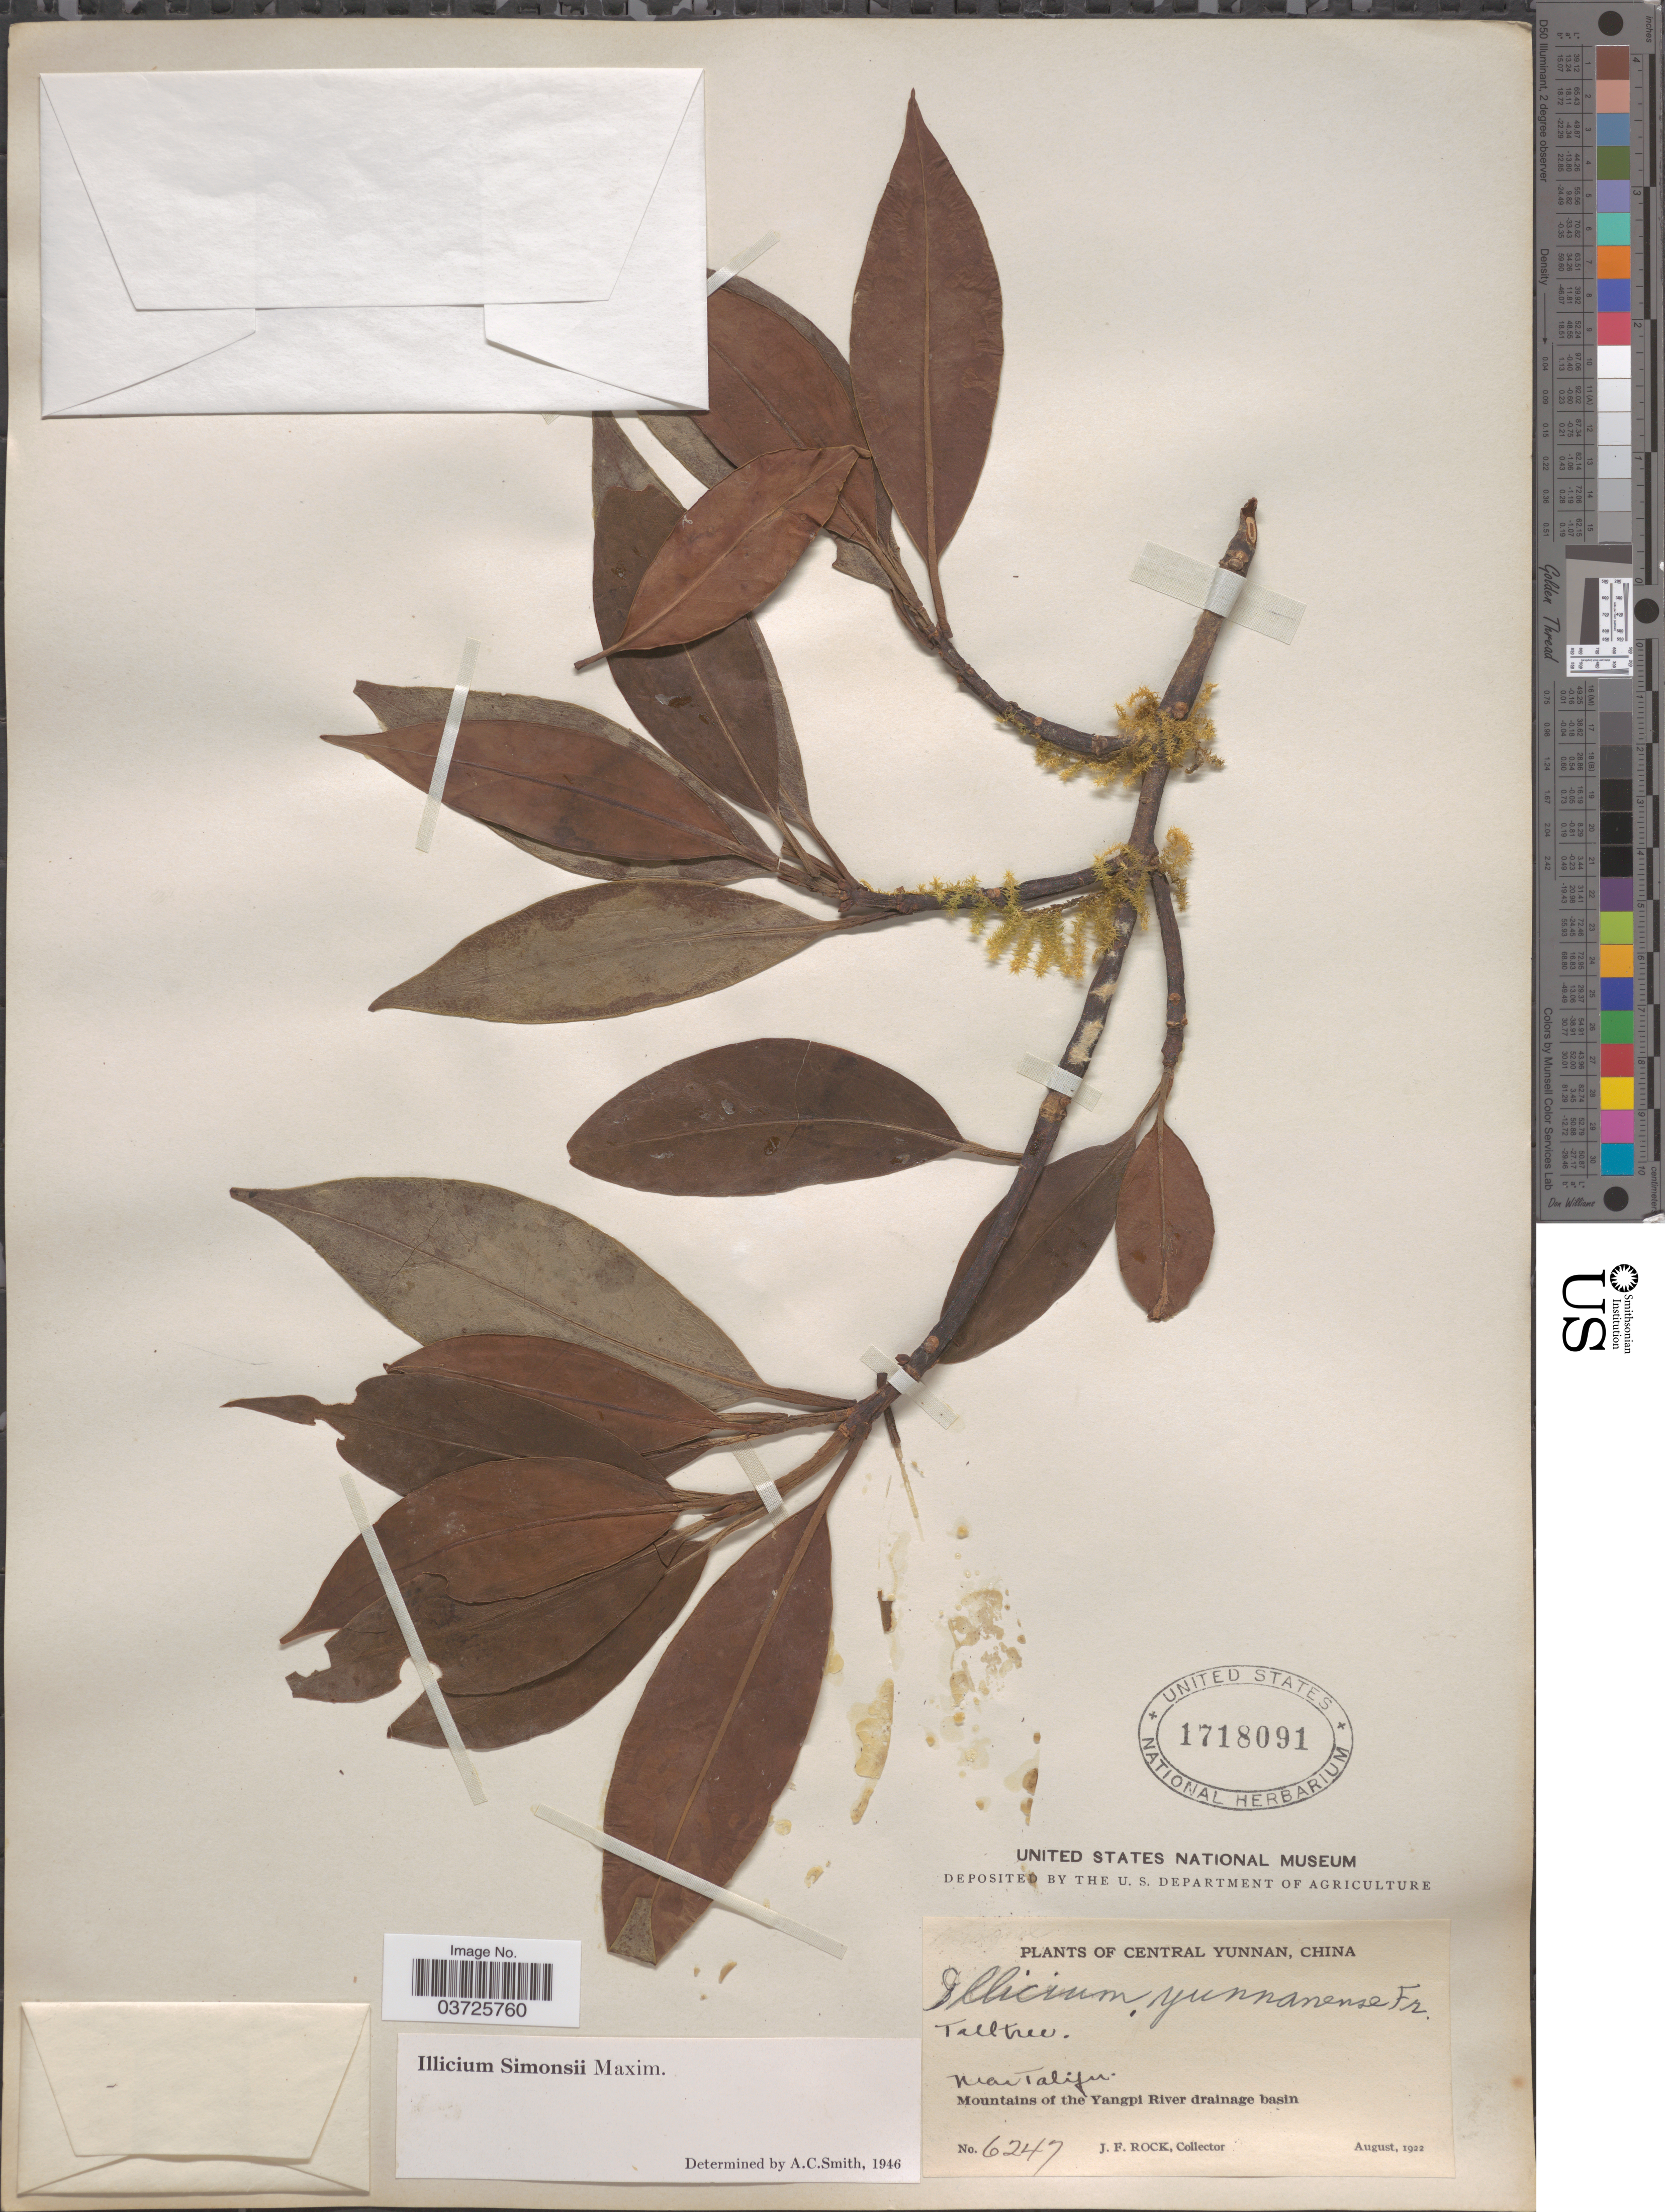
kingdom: Plantae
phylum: Tracheophyta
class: Magnoliopsida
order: Austrobaileyales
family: Schisandraceae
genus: Illicium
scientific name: Illicium simonsii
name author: Maxim.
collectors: J. Rock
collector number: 6247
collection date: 1922-08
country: China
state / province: Yunnan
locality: Mai Talifu. Mountains of the Yangpi River drainage basin.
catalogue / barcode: US 1718091